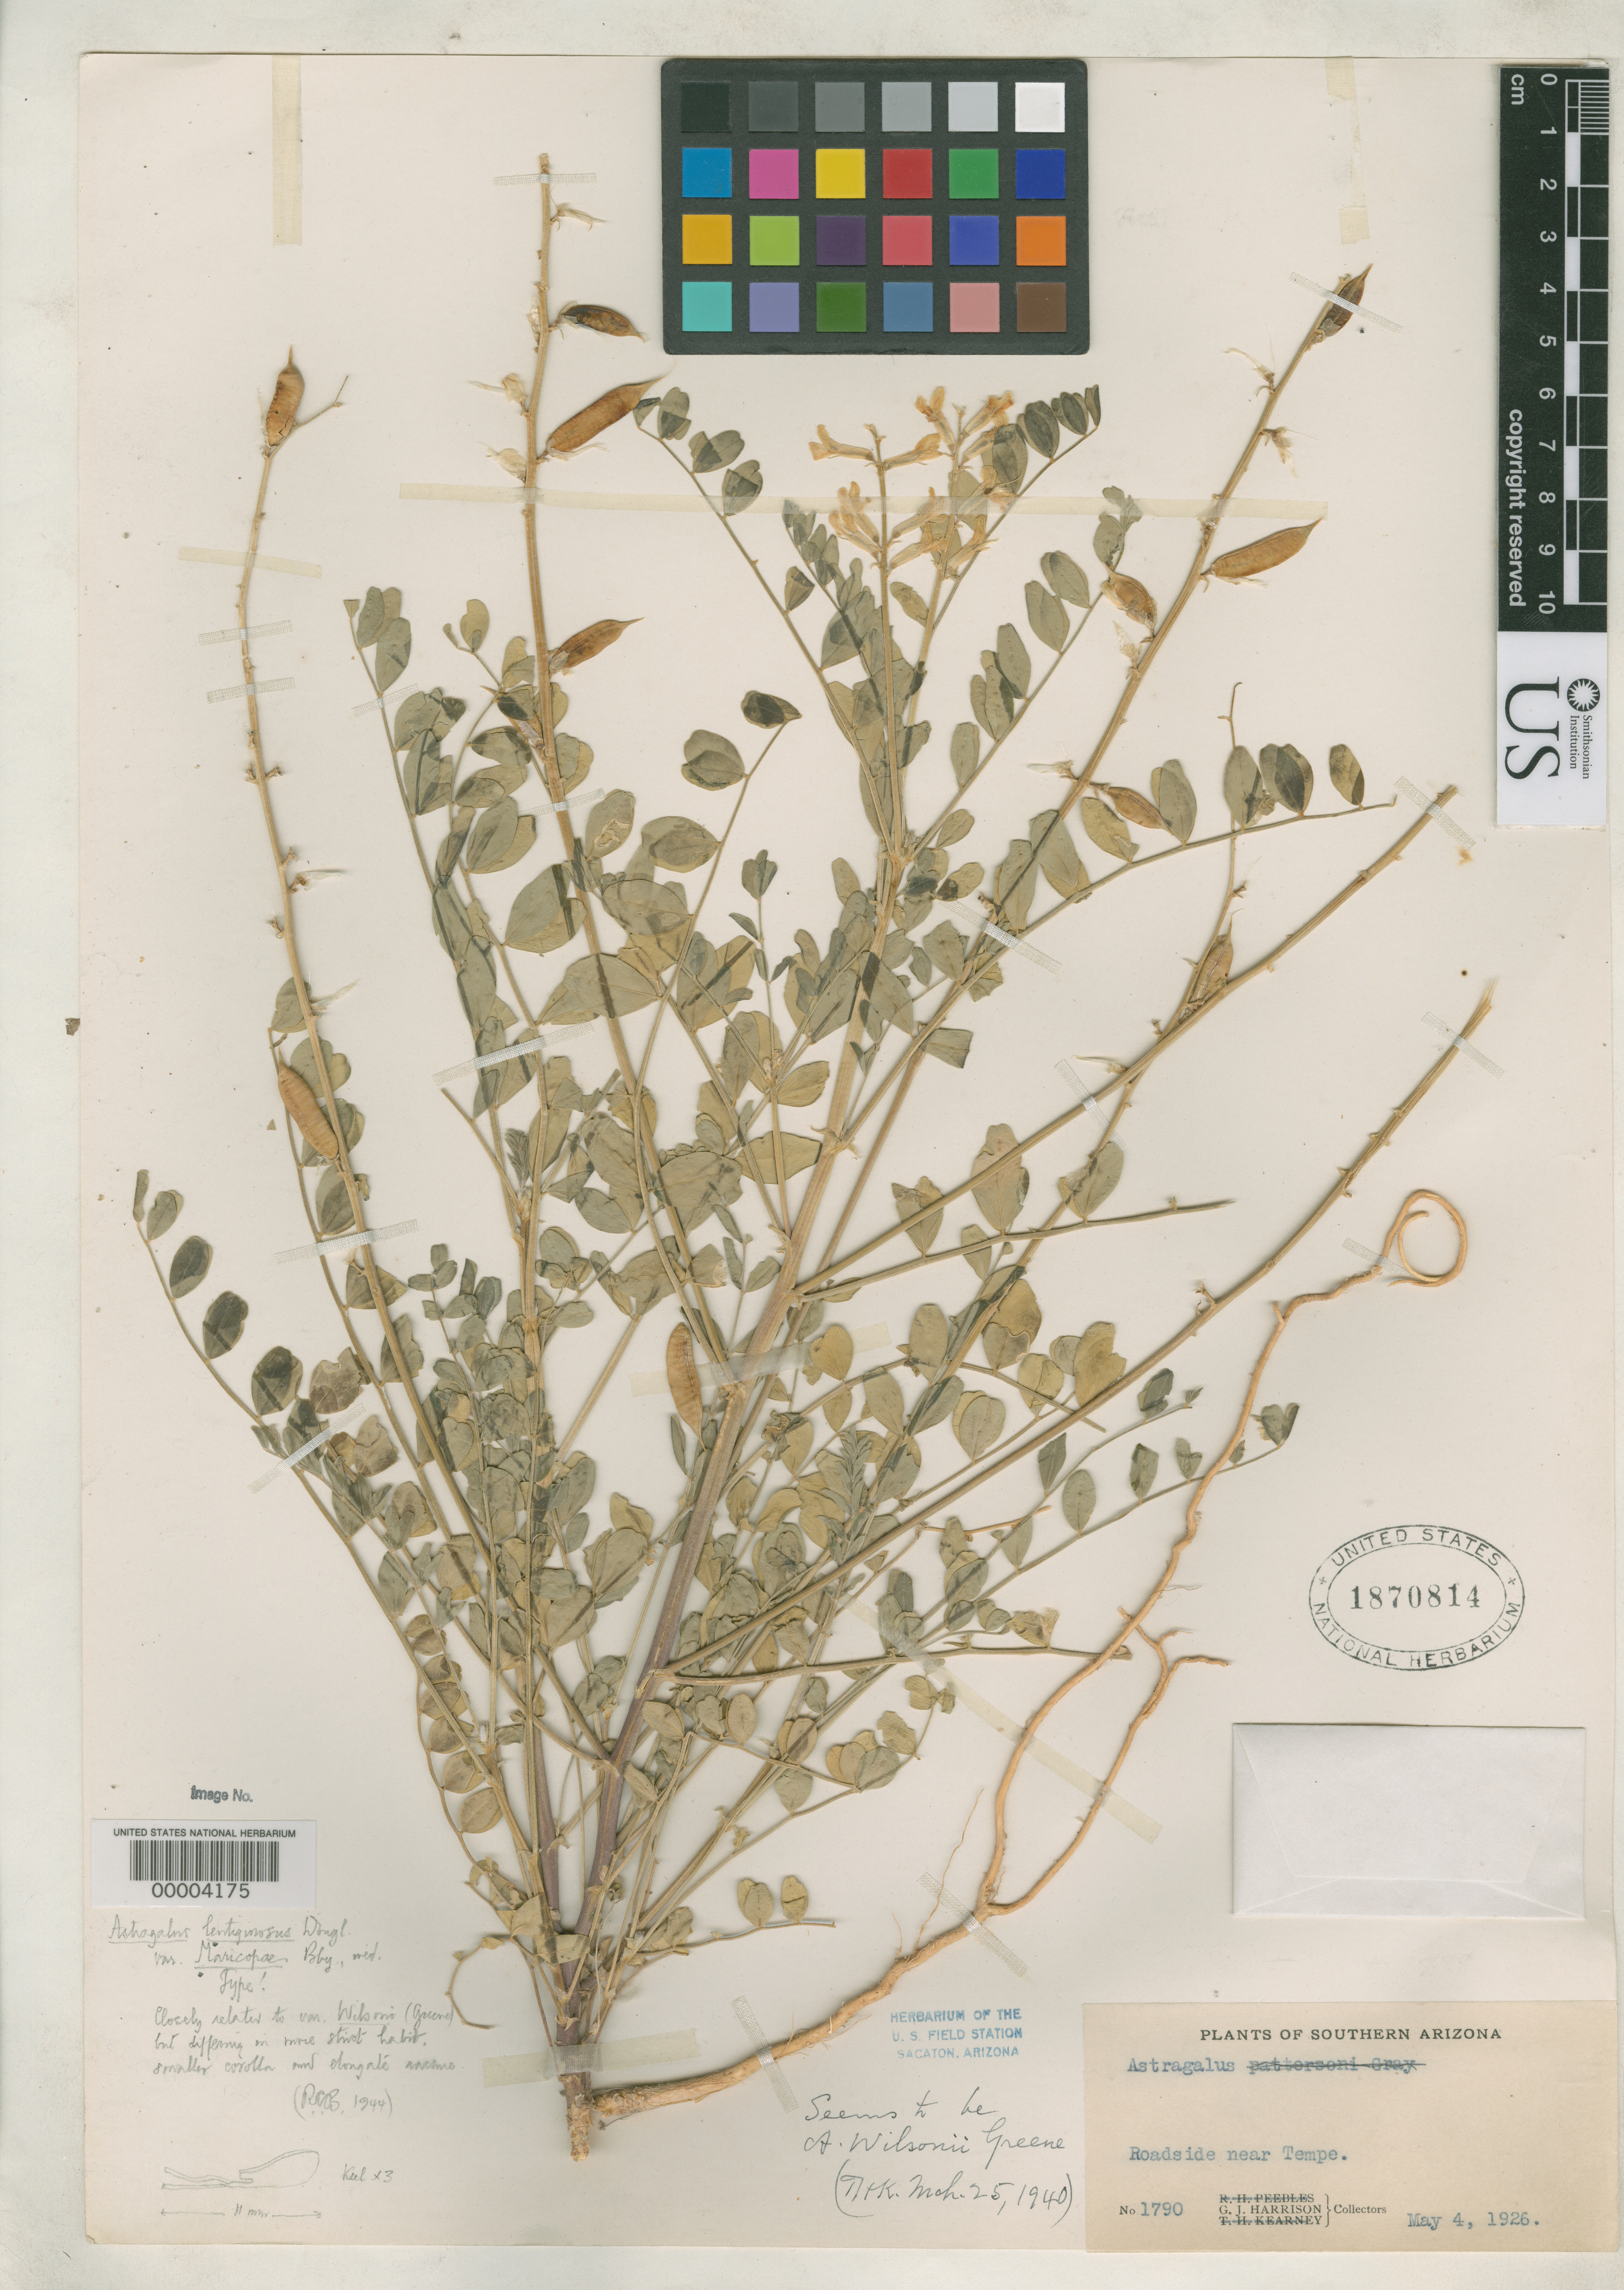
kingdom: Plantae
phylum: Tracheophyta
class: Magnoliopsida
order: Fabales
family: Fabaceae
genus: Astragalus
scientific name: Astragalus lentiginosus var. maricopae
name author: Barneby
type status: Holotype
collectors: G. J. Harrison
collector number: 1790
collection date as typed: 04 May 1926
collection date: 1926-05-04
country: United States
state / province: Arizona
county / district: Maricopa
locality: Near Tempe.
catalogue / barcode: US 1870814